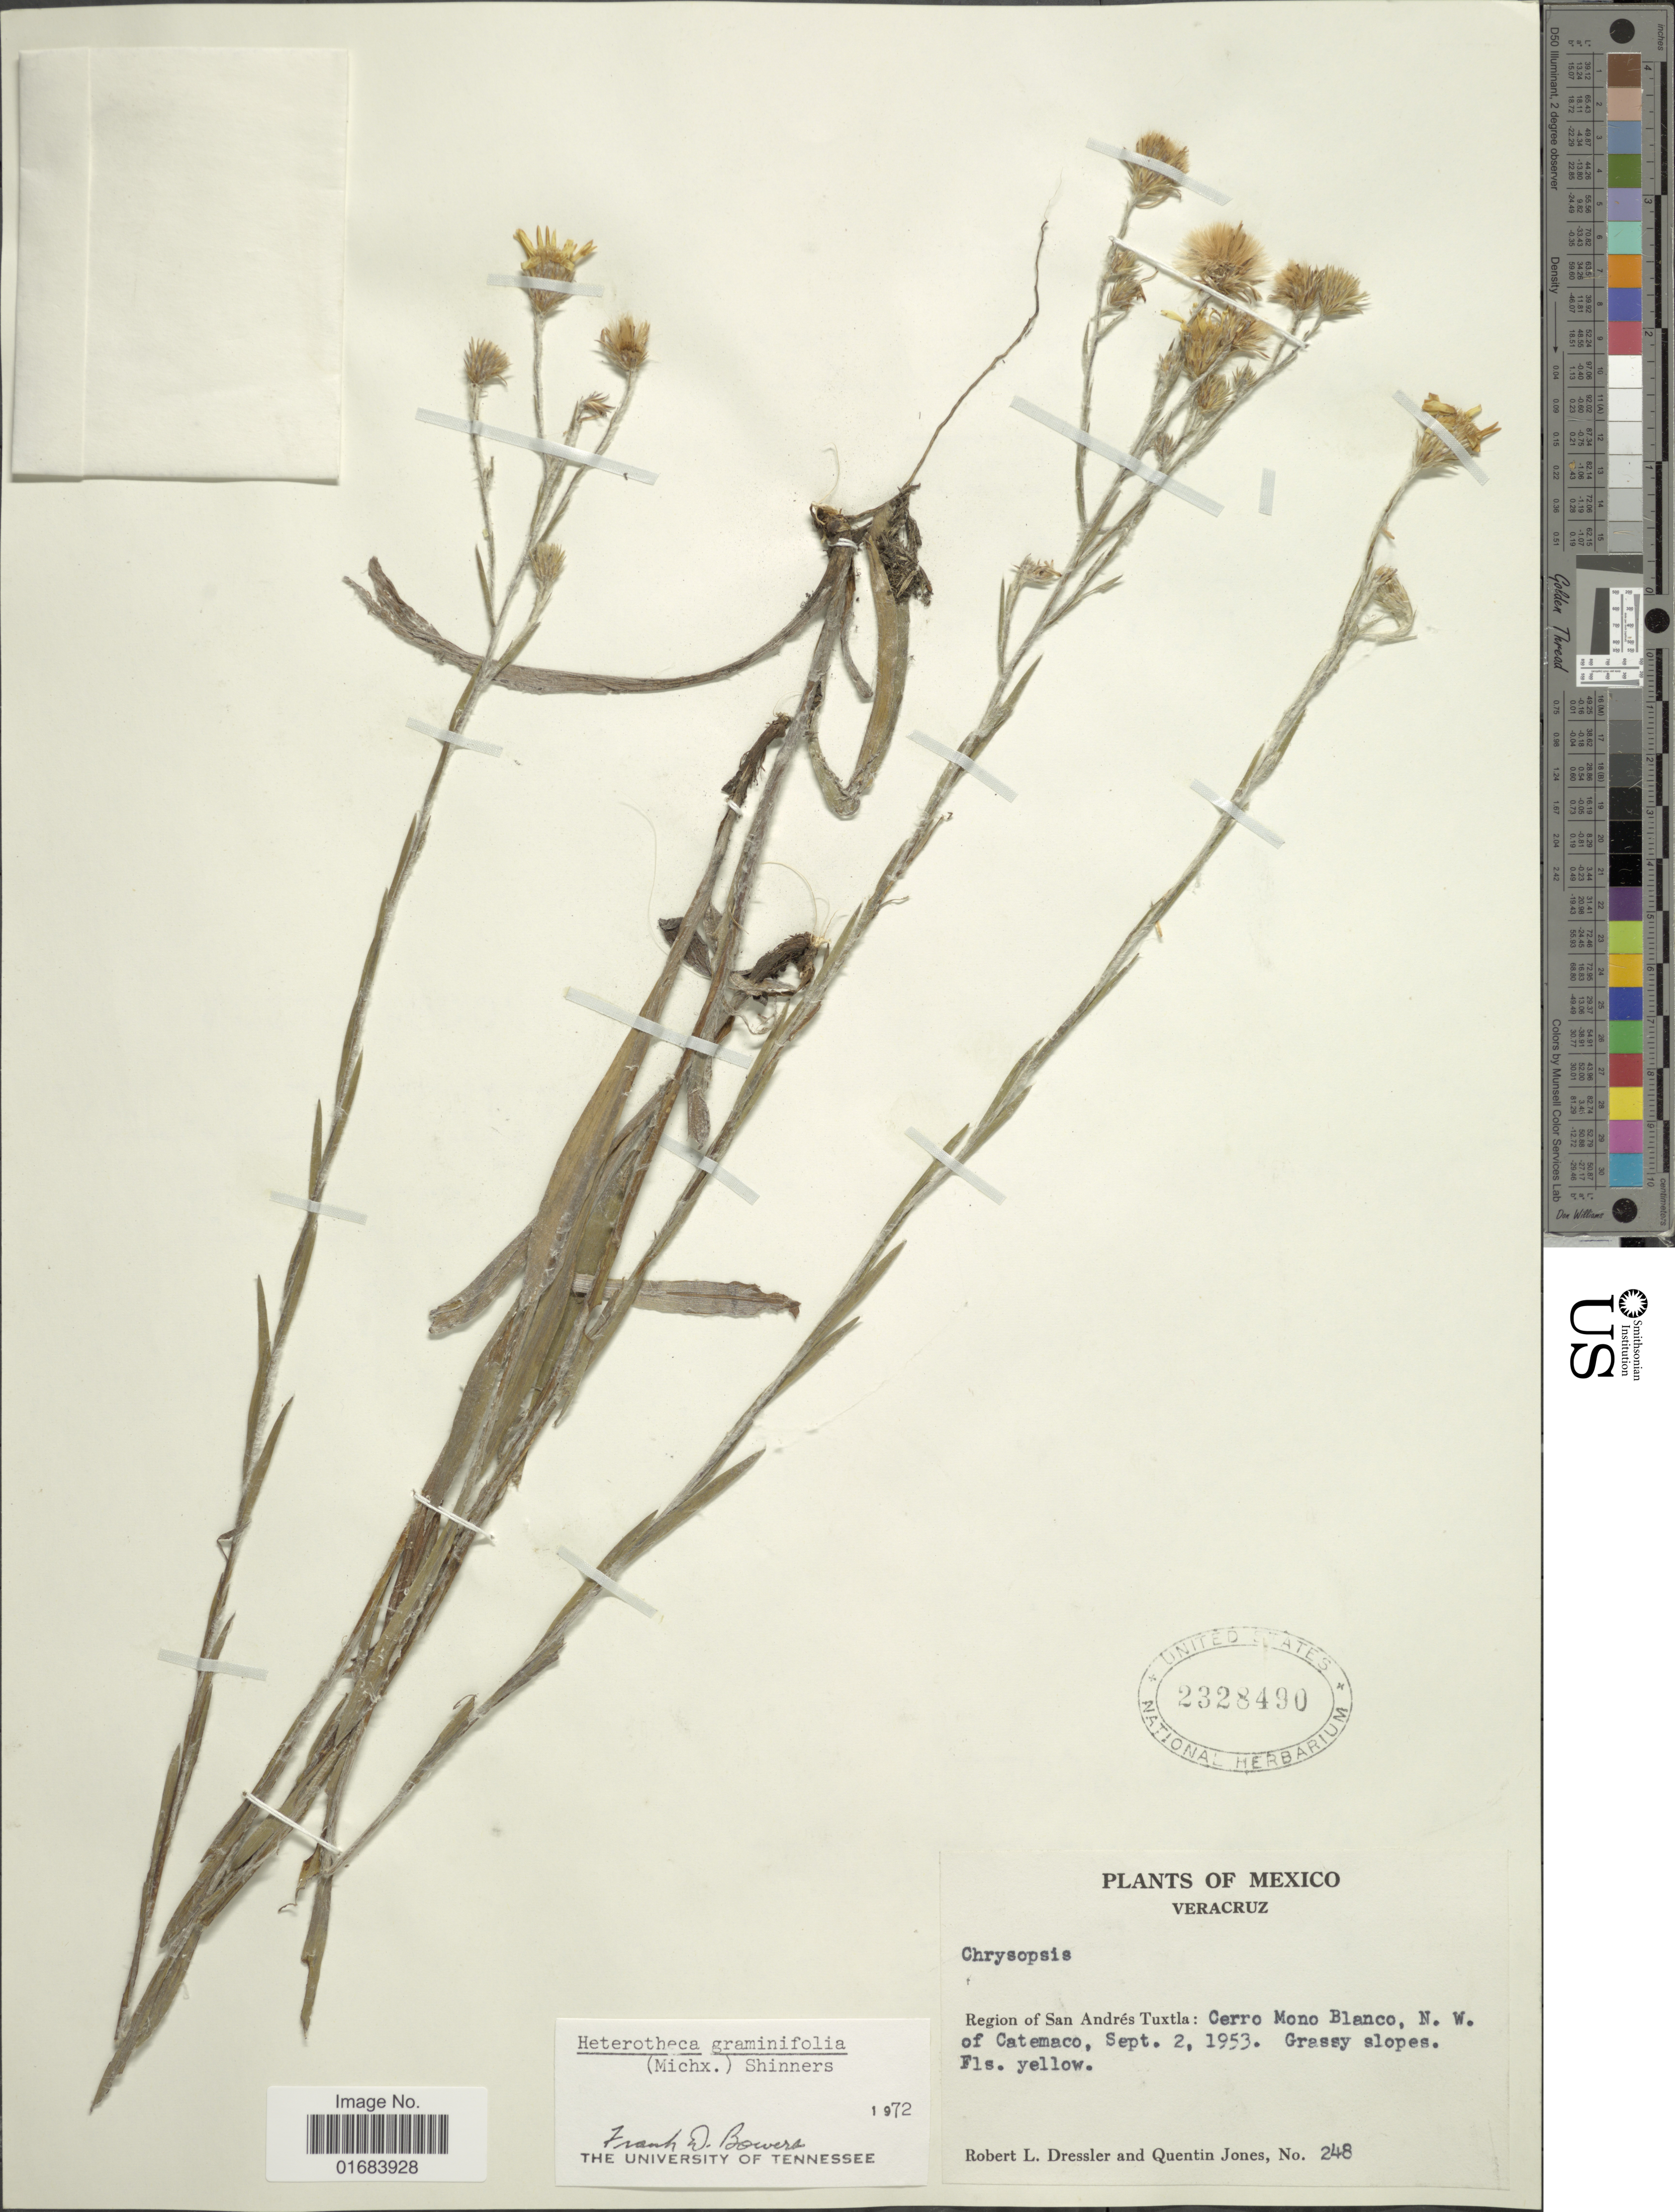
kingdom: Plantae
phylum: Tracheophyta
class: Magnoliopsida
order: Asterales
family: Asteraceae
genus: Pityopsis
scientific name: Pityopsis graminifolia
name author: (Michx.) Nutt.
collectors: R. Dressler & Q. Jones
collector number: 248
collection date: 1953-09-02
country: Mexico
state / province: Veracruz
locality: Vera Cruz, Region of San Andrés Tuxtla: Cerro Mono Blanco, N.W. of Catemaco.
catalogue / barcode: US 2328490